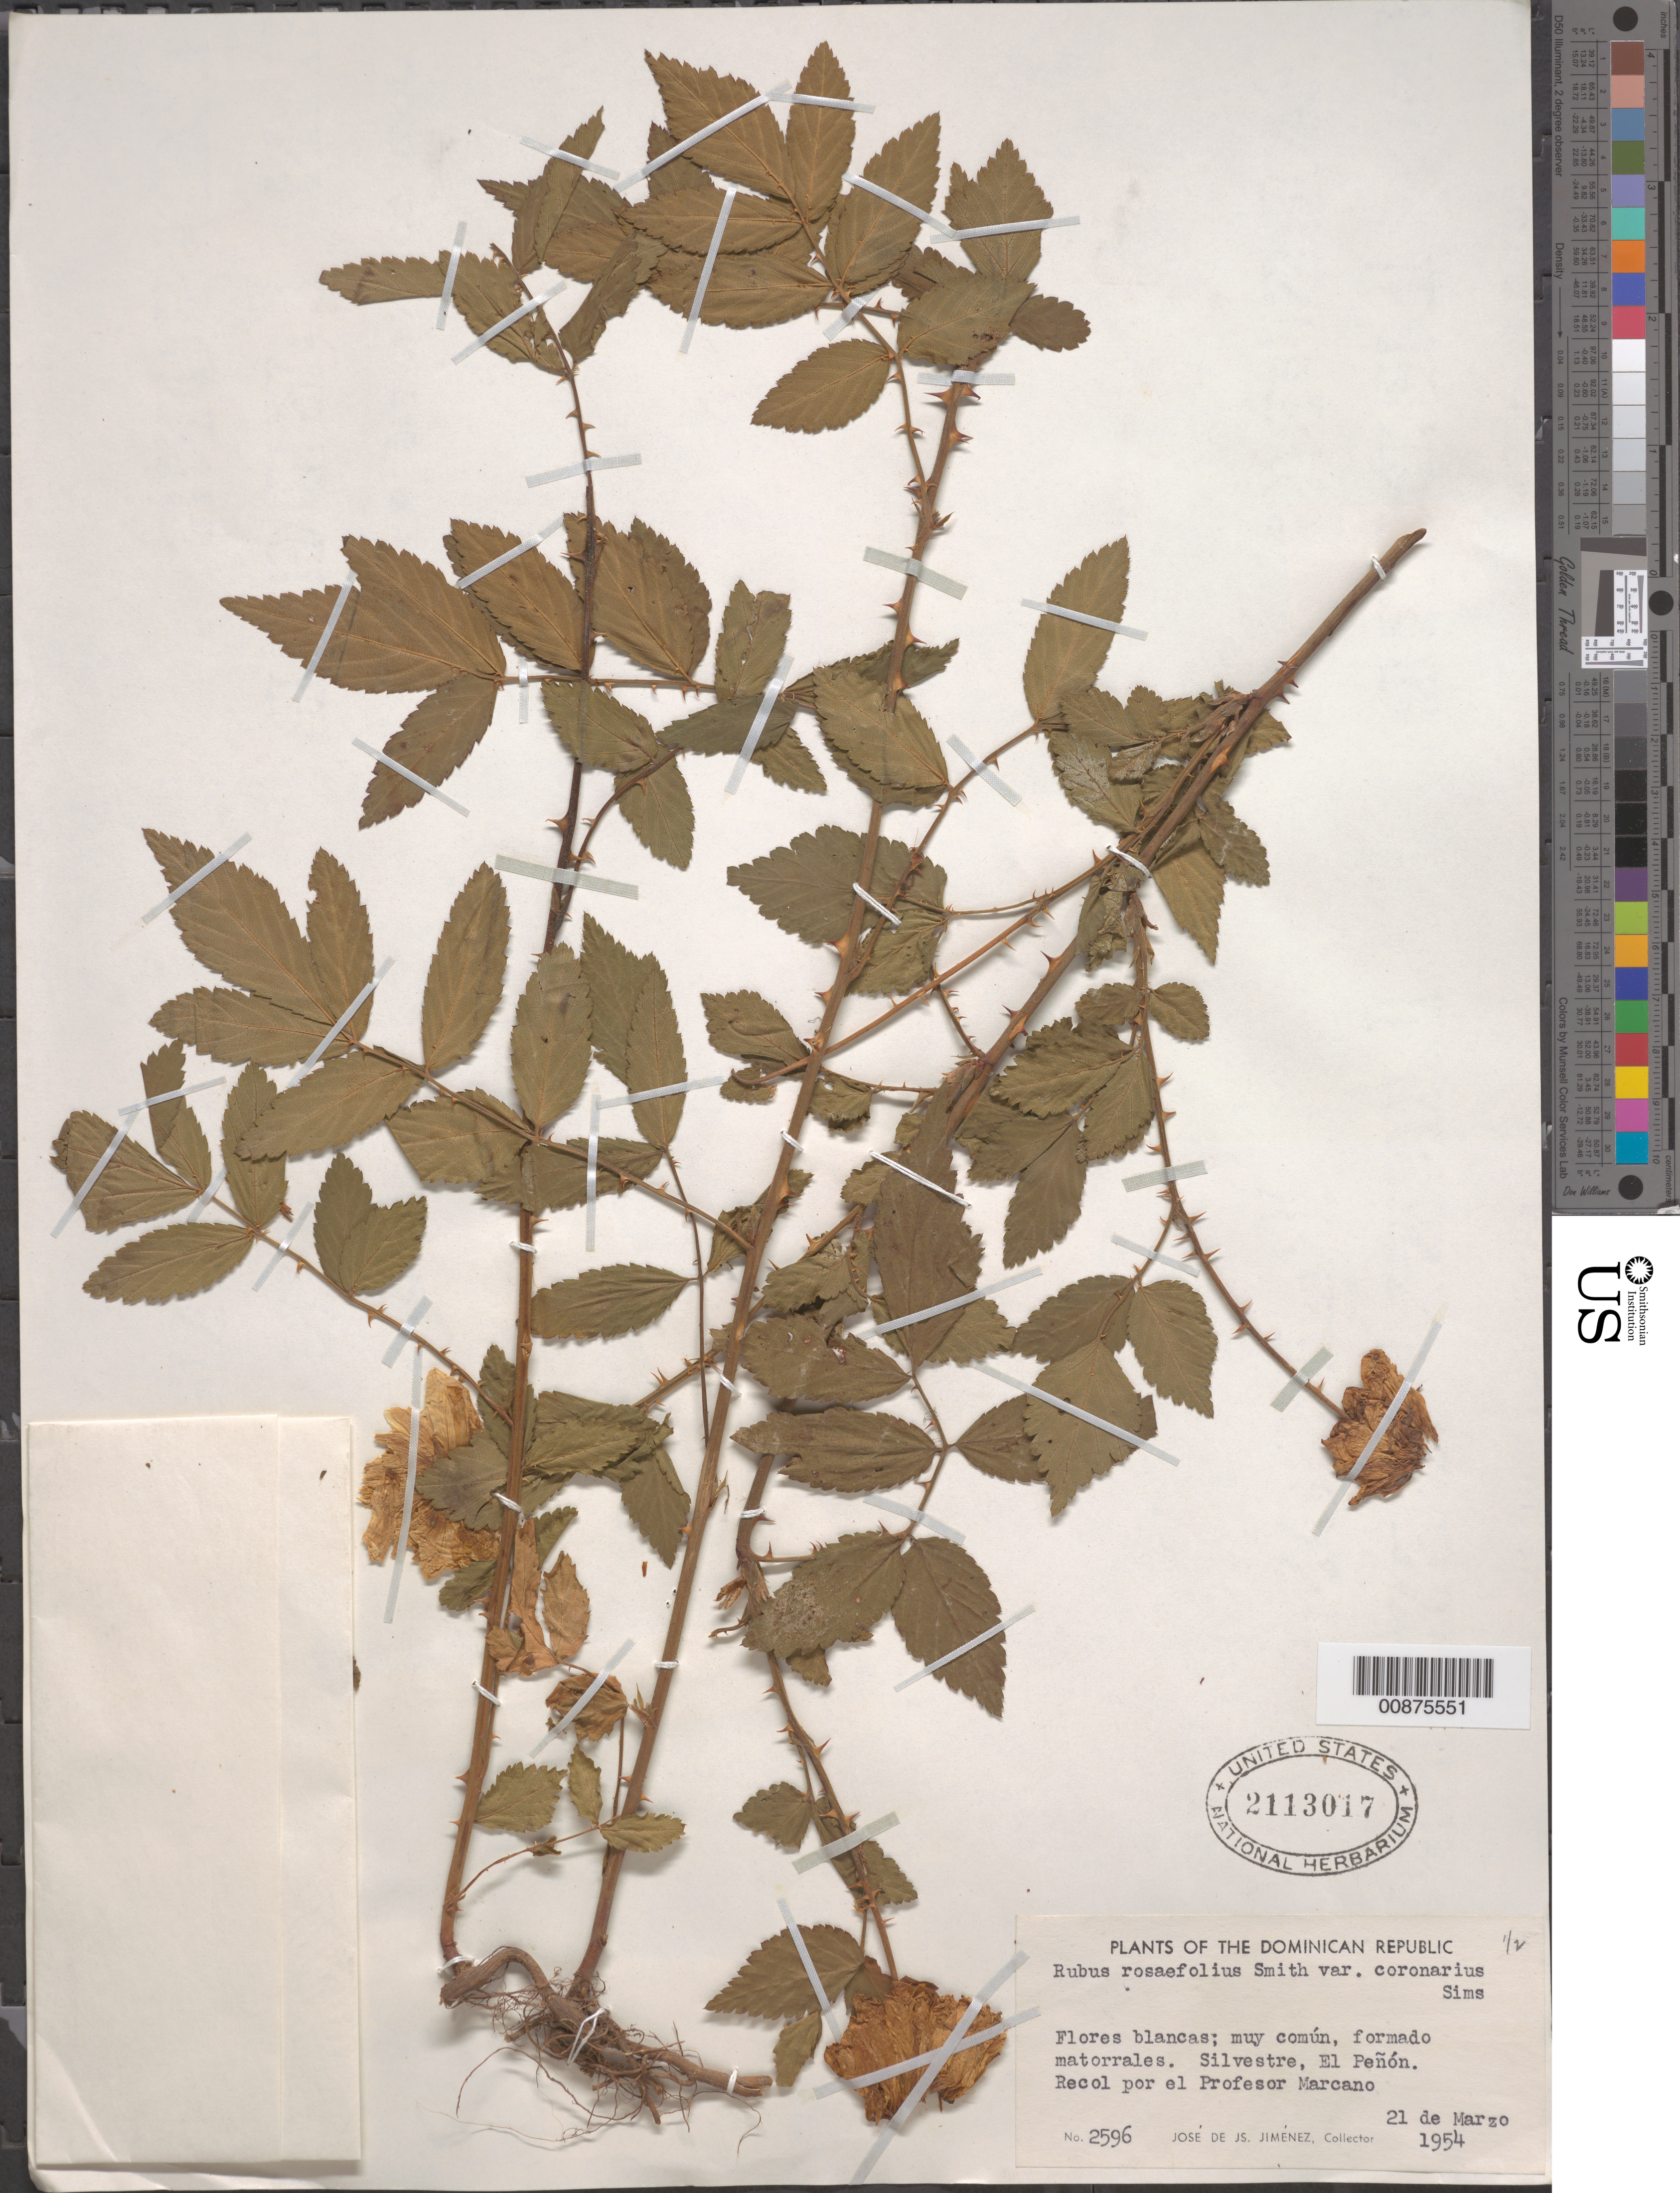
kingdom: Plantae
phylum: Tracheophyta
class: Magnoliopsida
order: Rosales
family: Rosaceae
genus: Rubus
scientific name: Rubus coronarius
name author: (Sims) Sweet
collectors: J. J. Jiménez Almonte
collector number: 2596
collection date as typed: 21 Mar 1954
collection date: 1954-03-21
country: Dominican Republic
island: Hispaniola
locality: El Peñon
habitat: Silvestre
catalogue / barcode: US 2113017